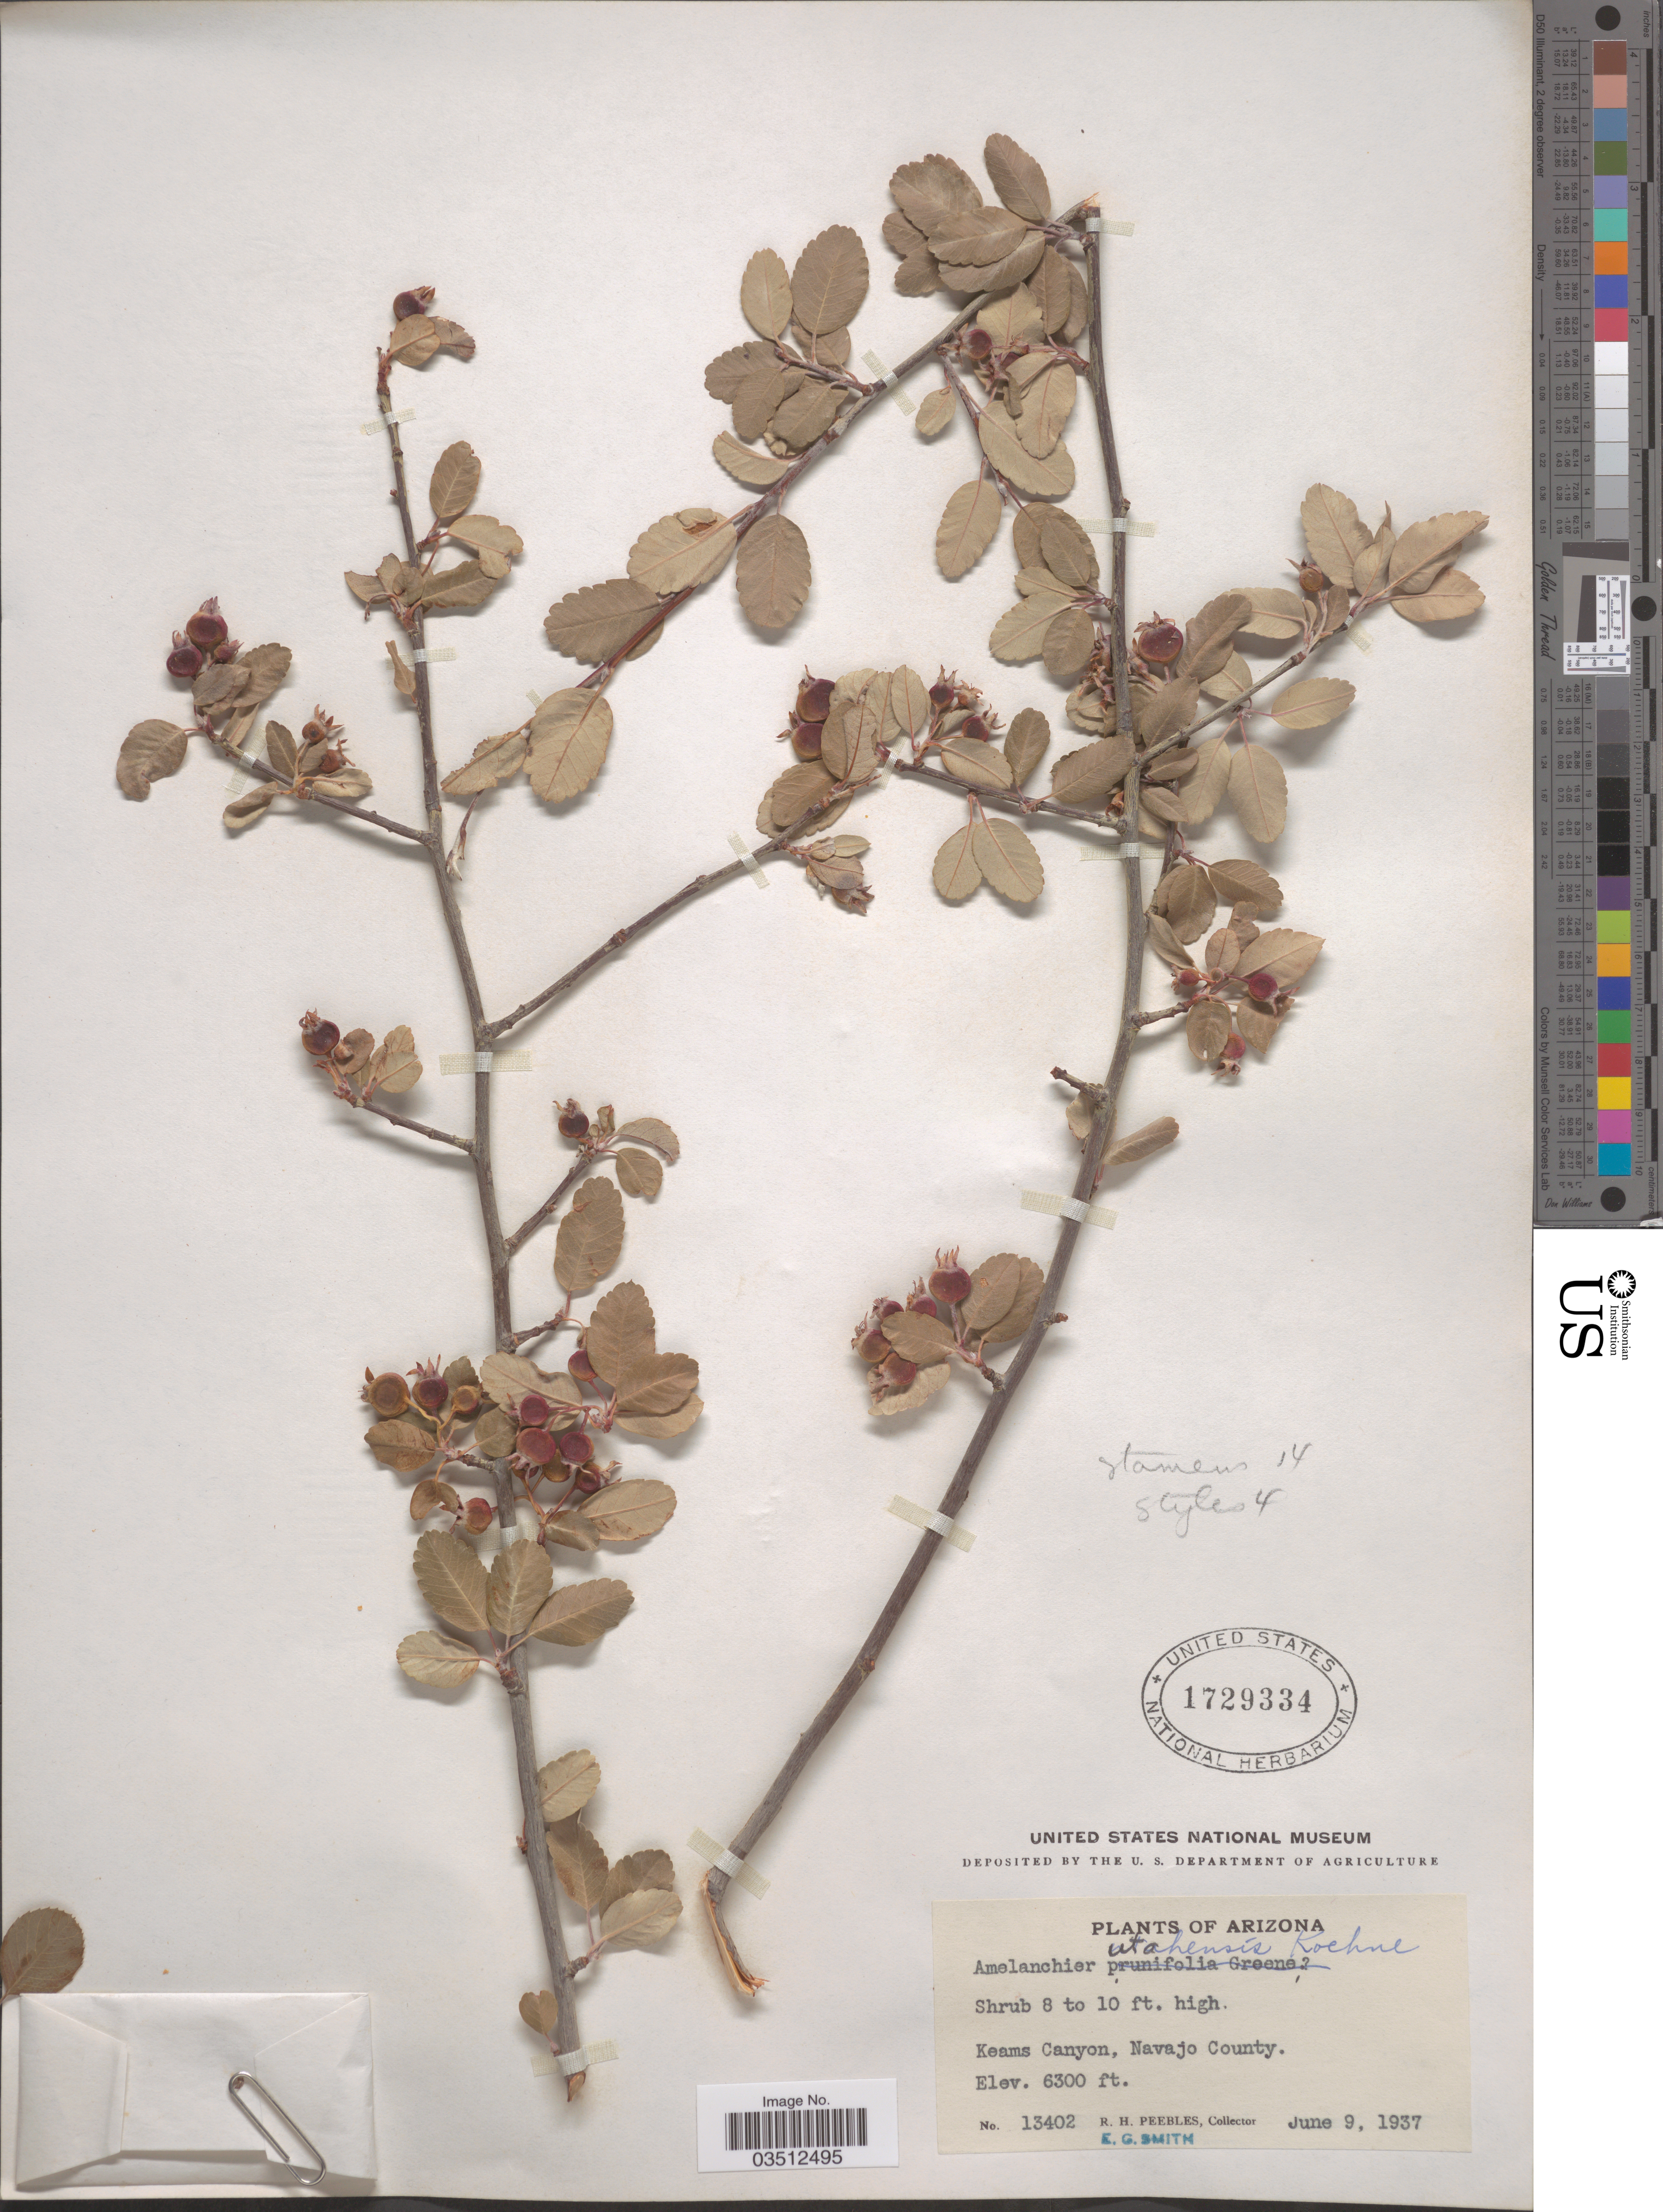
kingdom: Plantae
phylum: Tracheophyta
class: Magnoliopsida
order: Rosales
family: Rosaceae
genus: Amelanchier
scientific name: Amelanchier oreophila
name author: A. Nelson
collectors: R. H. Peebles & E. G. Smith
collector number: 13402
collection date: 1937-06-09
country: United States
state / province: Arizona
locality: Keams Canyon, Navajo County.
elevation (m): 1920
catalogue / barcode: US 1729334